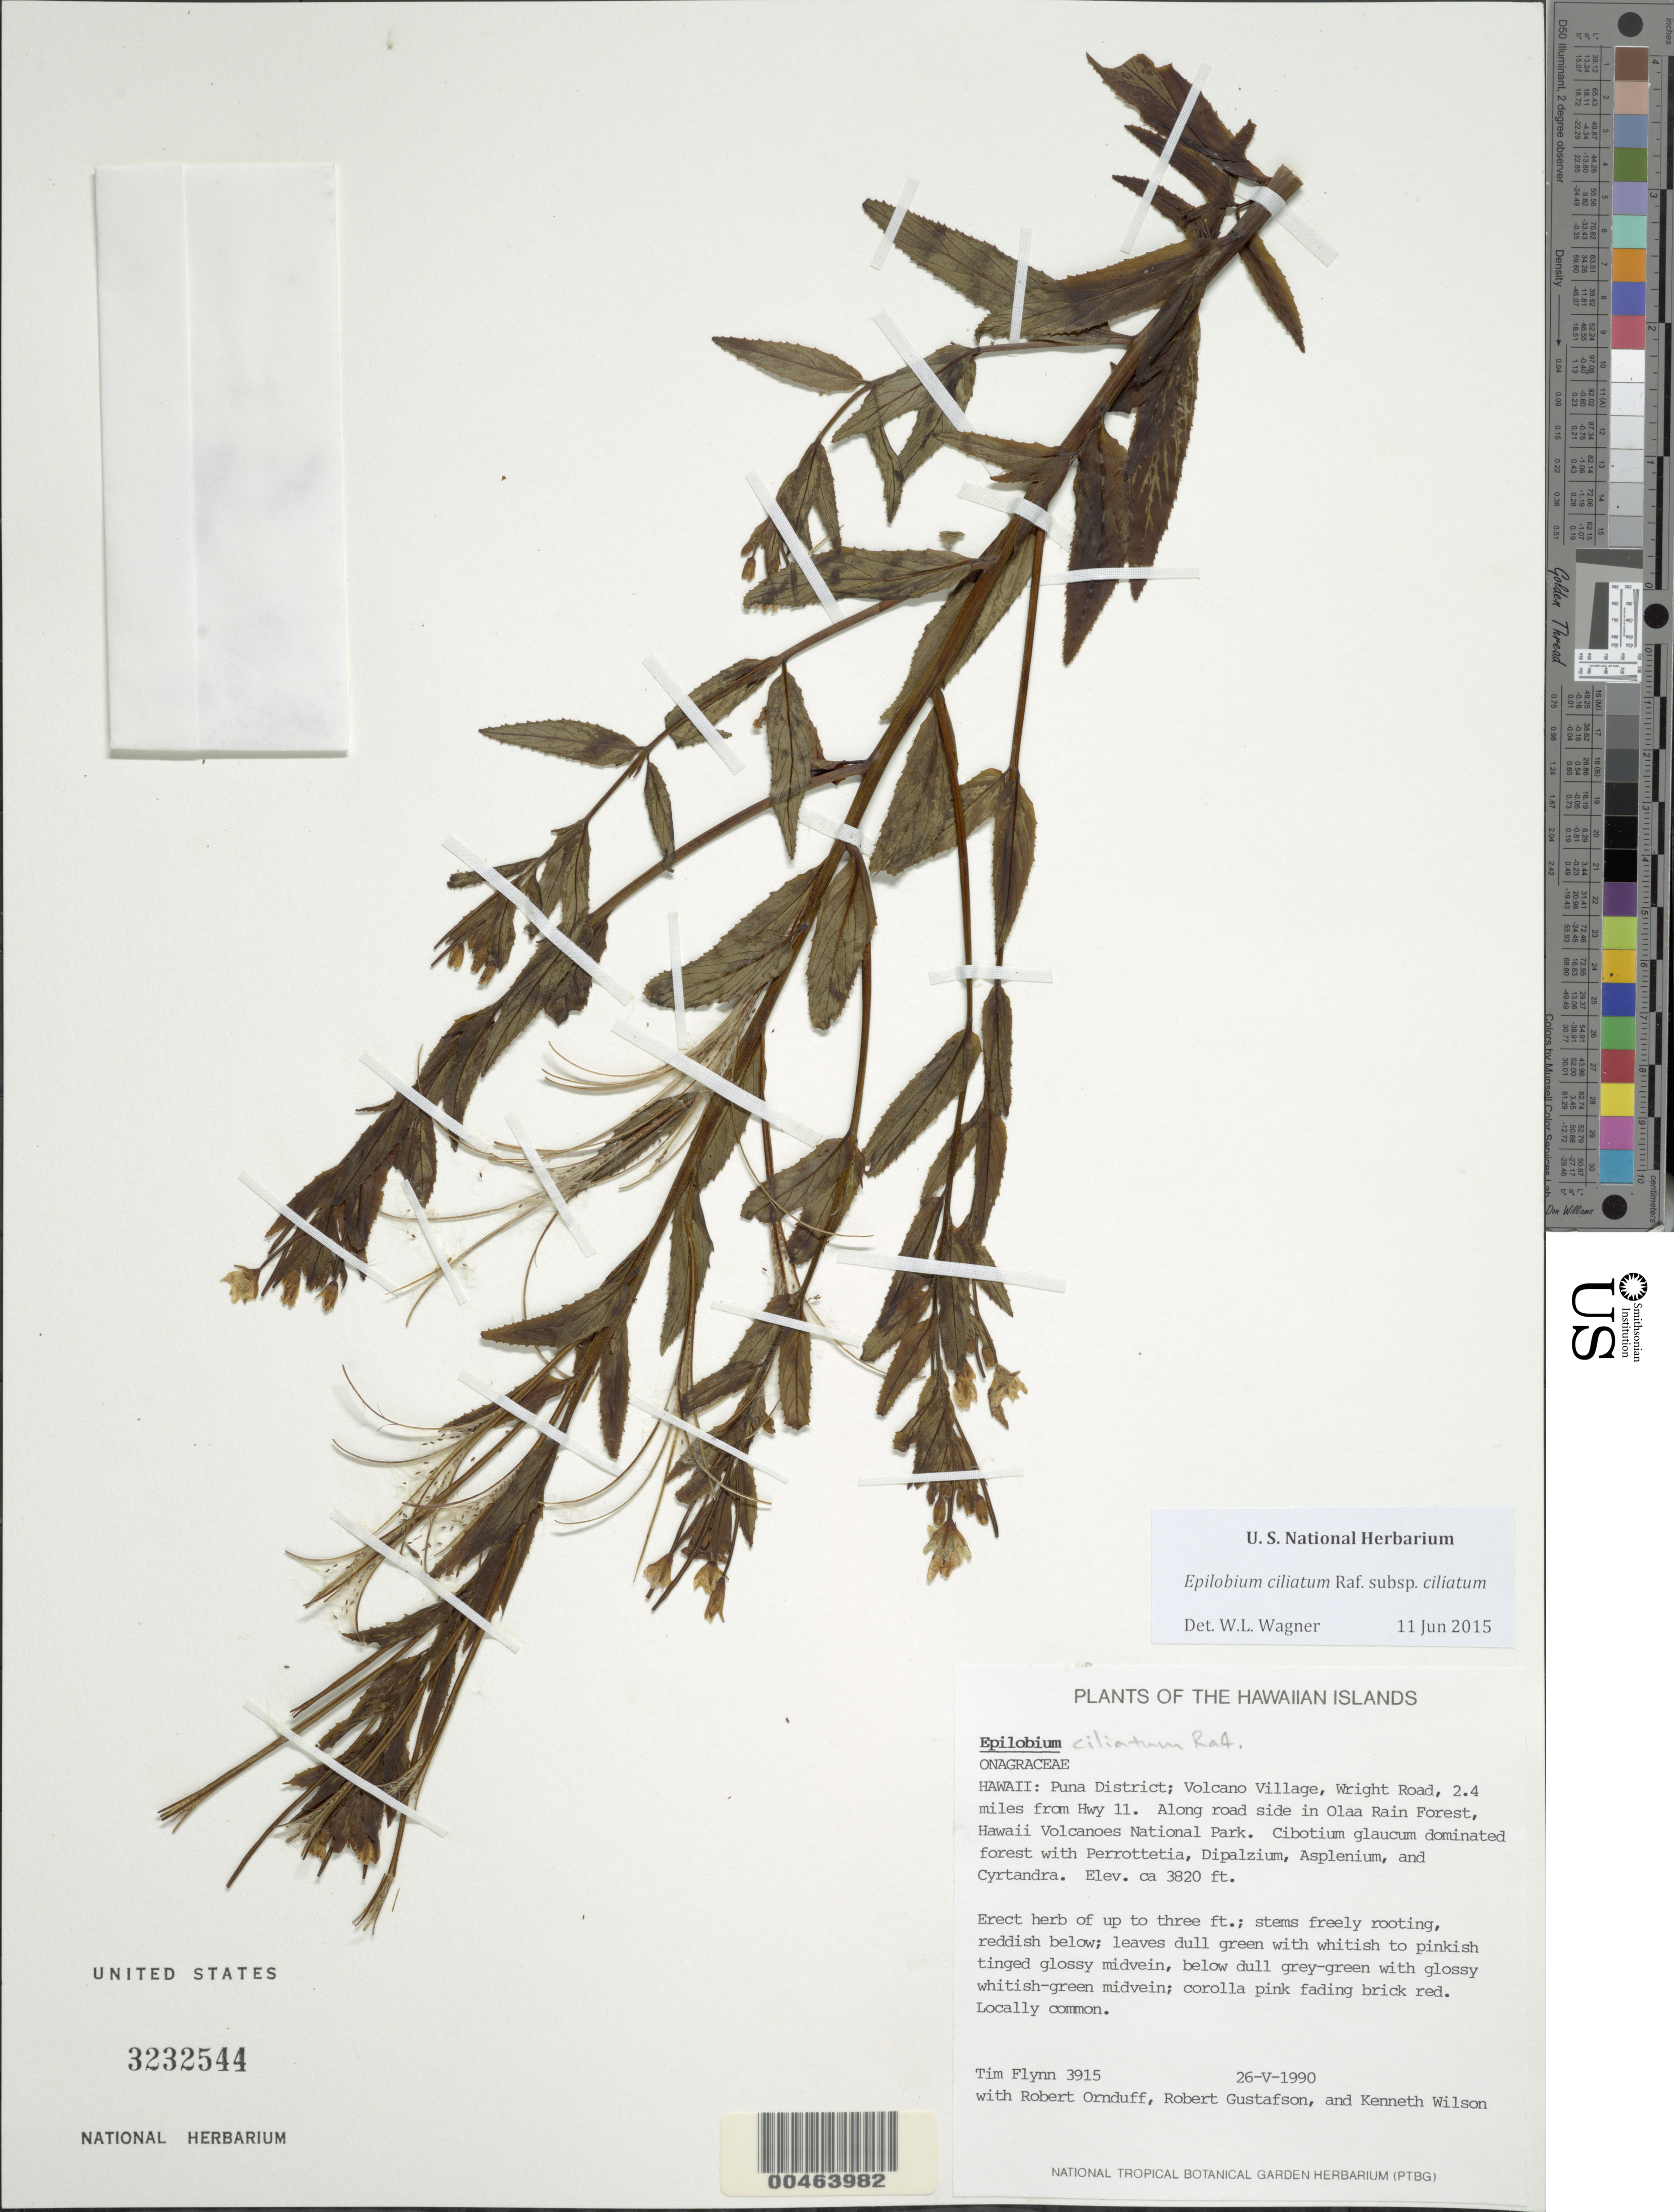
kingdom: Plantae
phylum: Tracheophyta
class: Magnoliopsida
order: Myrtales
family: Onagraceae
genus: Epilobium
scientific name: Epilobium ciliatum subsp. ciliatum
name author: Raf.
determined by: Wagner, W. L., (BOT), Smithsonian Institution - National Museum of Natural History (UNITED STATES)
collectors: T. W. Flynn, R. Ornduff, R. Gustafson & K. Wilson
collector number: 3915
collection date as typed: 26 May 1990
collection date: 1990-05-26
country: United States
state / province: Hawaii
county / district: Hawaii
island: Hawaii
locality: Puna Dist.; Volcano Village, Wright Road, 2.4 mi from Hwy 11. Along road side in Olaa Rain Forest, Hawaii Volcanoes Nat'l Park.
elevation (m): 1164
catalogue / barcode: US 3232544